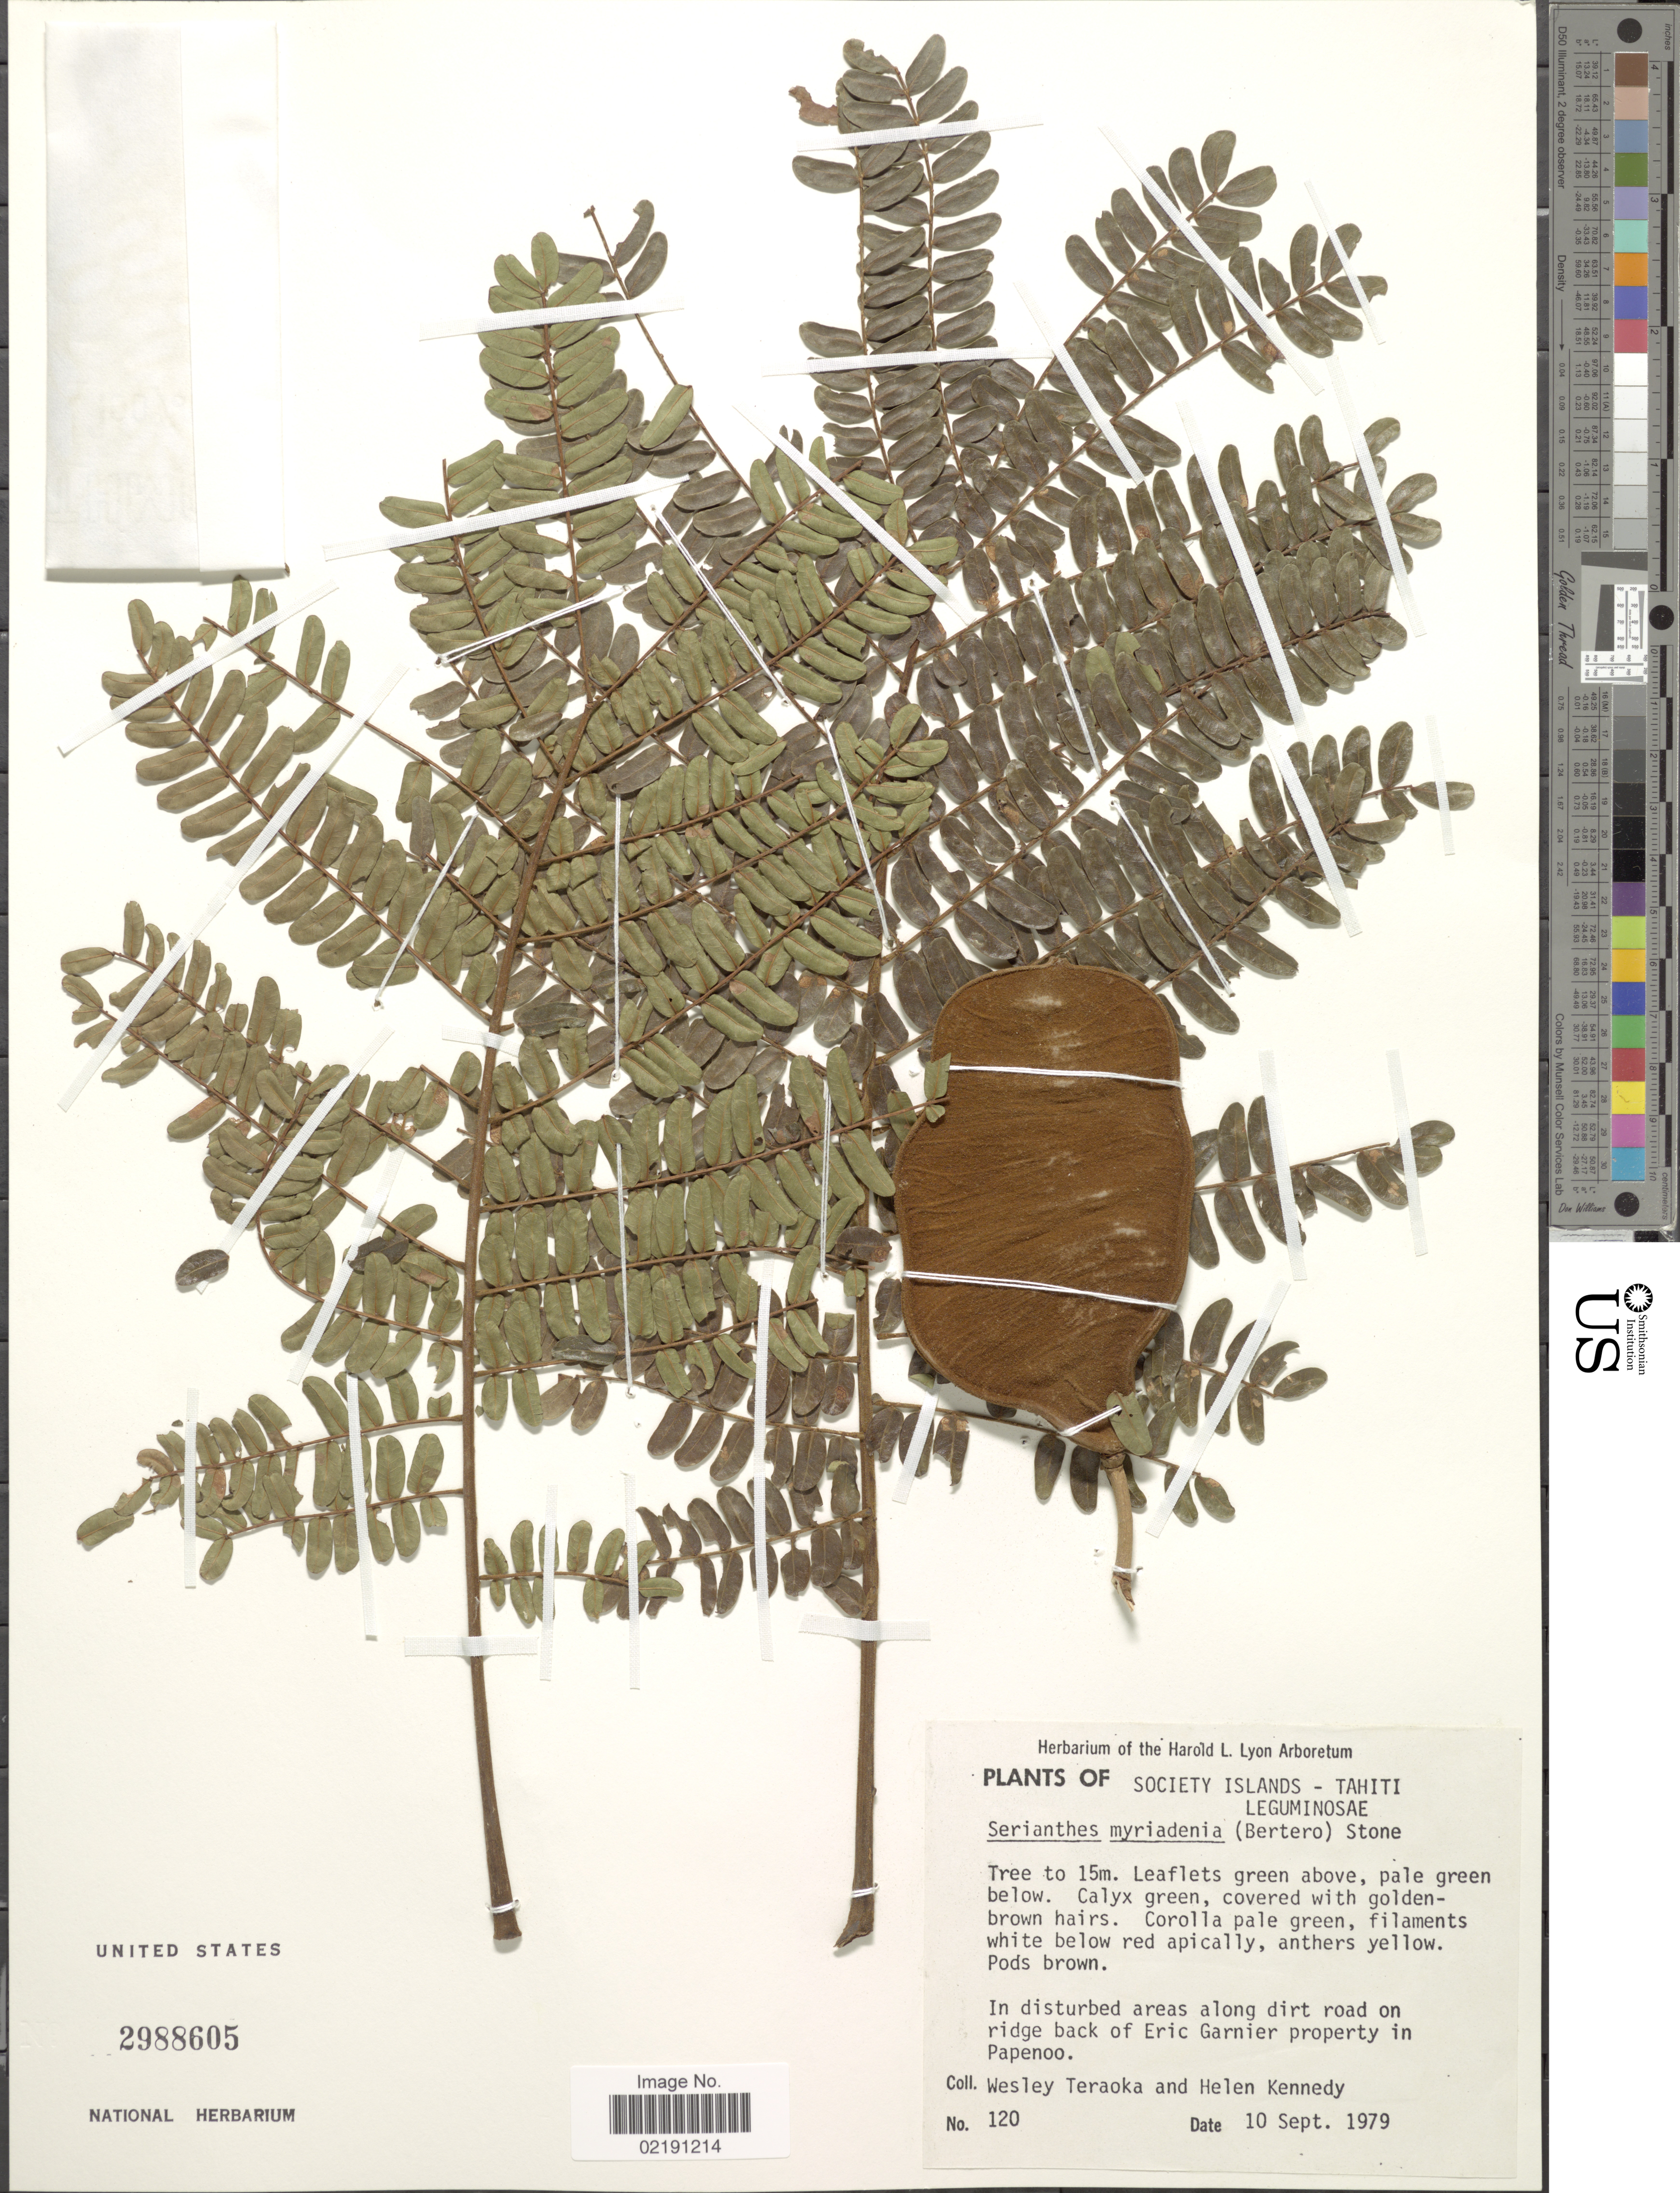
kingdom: Plantae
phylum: Tracheophyta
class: Magnoliopsida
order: Fabales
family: Fabaceae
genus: Serianthes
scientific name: Serianthes myriadenia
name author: (Bertero & Jacot-Guill.) Planch. ex Benth.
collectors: W. Teraoka & H. Kennedy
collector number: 120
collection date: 1979-09-10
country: French Polynesia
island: Tahiti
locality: Society Islands - Tahiti. In disturbed areas along dirt road on ridge back of Eric Garnier property in Papenoo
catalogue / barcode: US 2988605